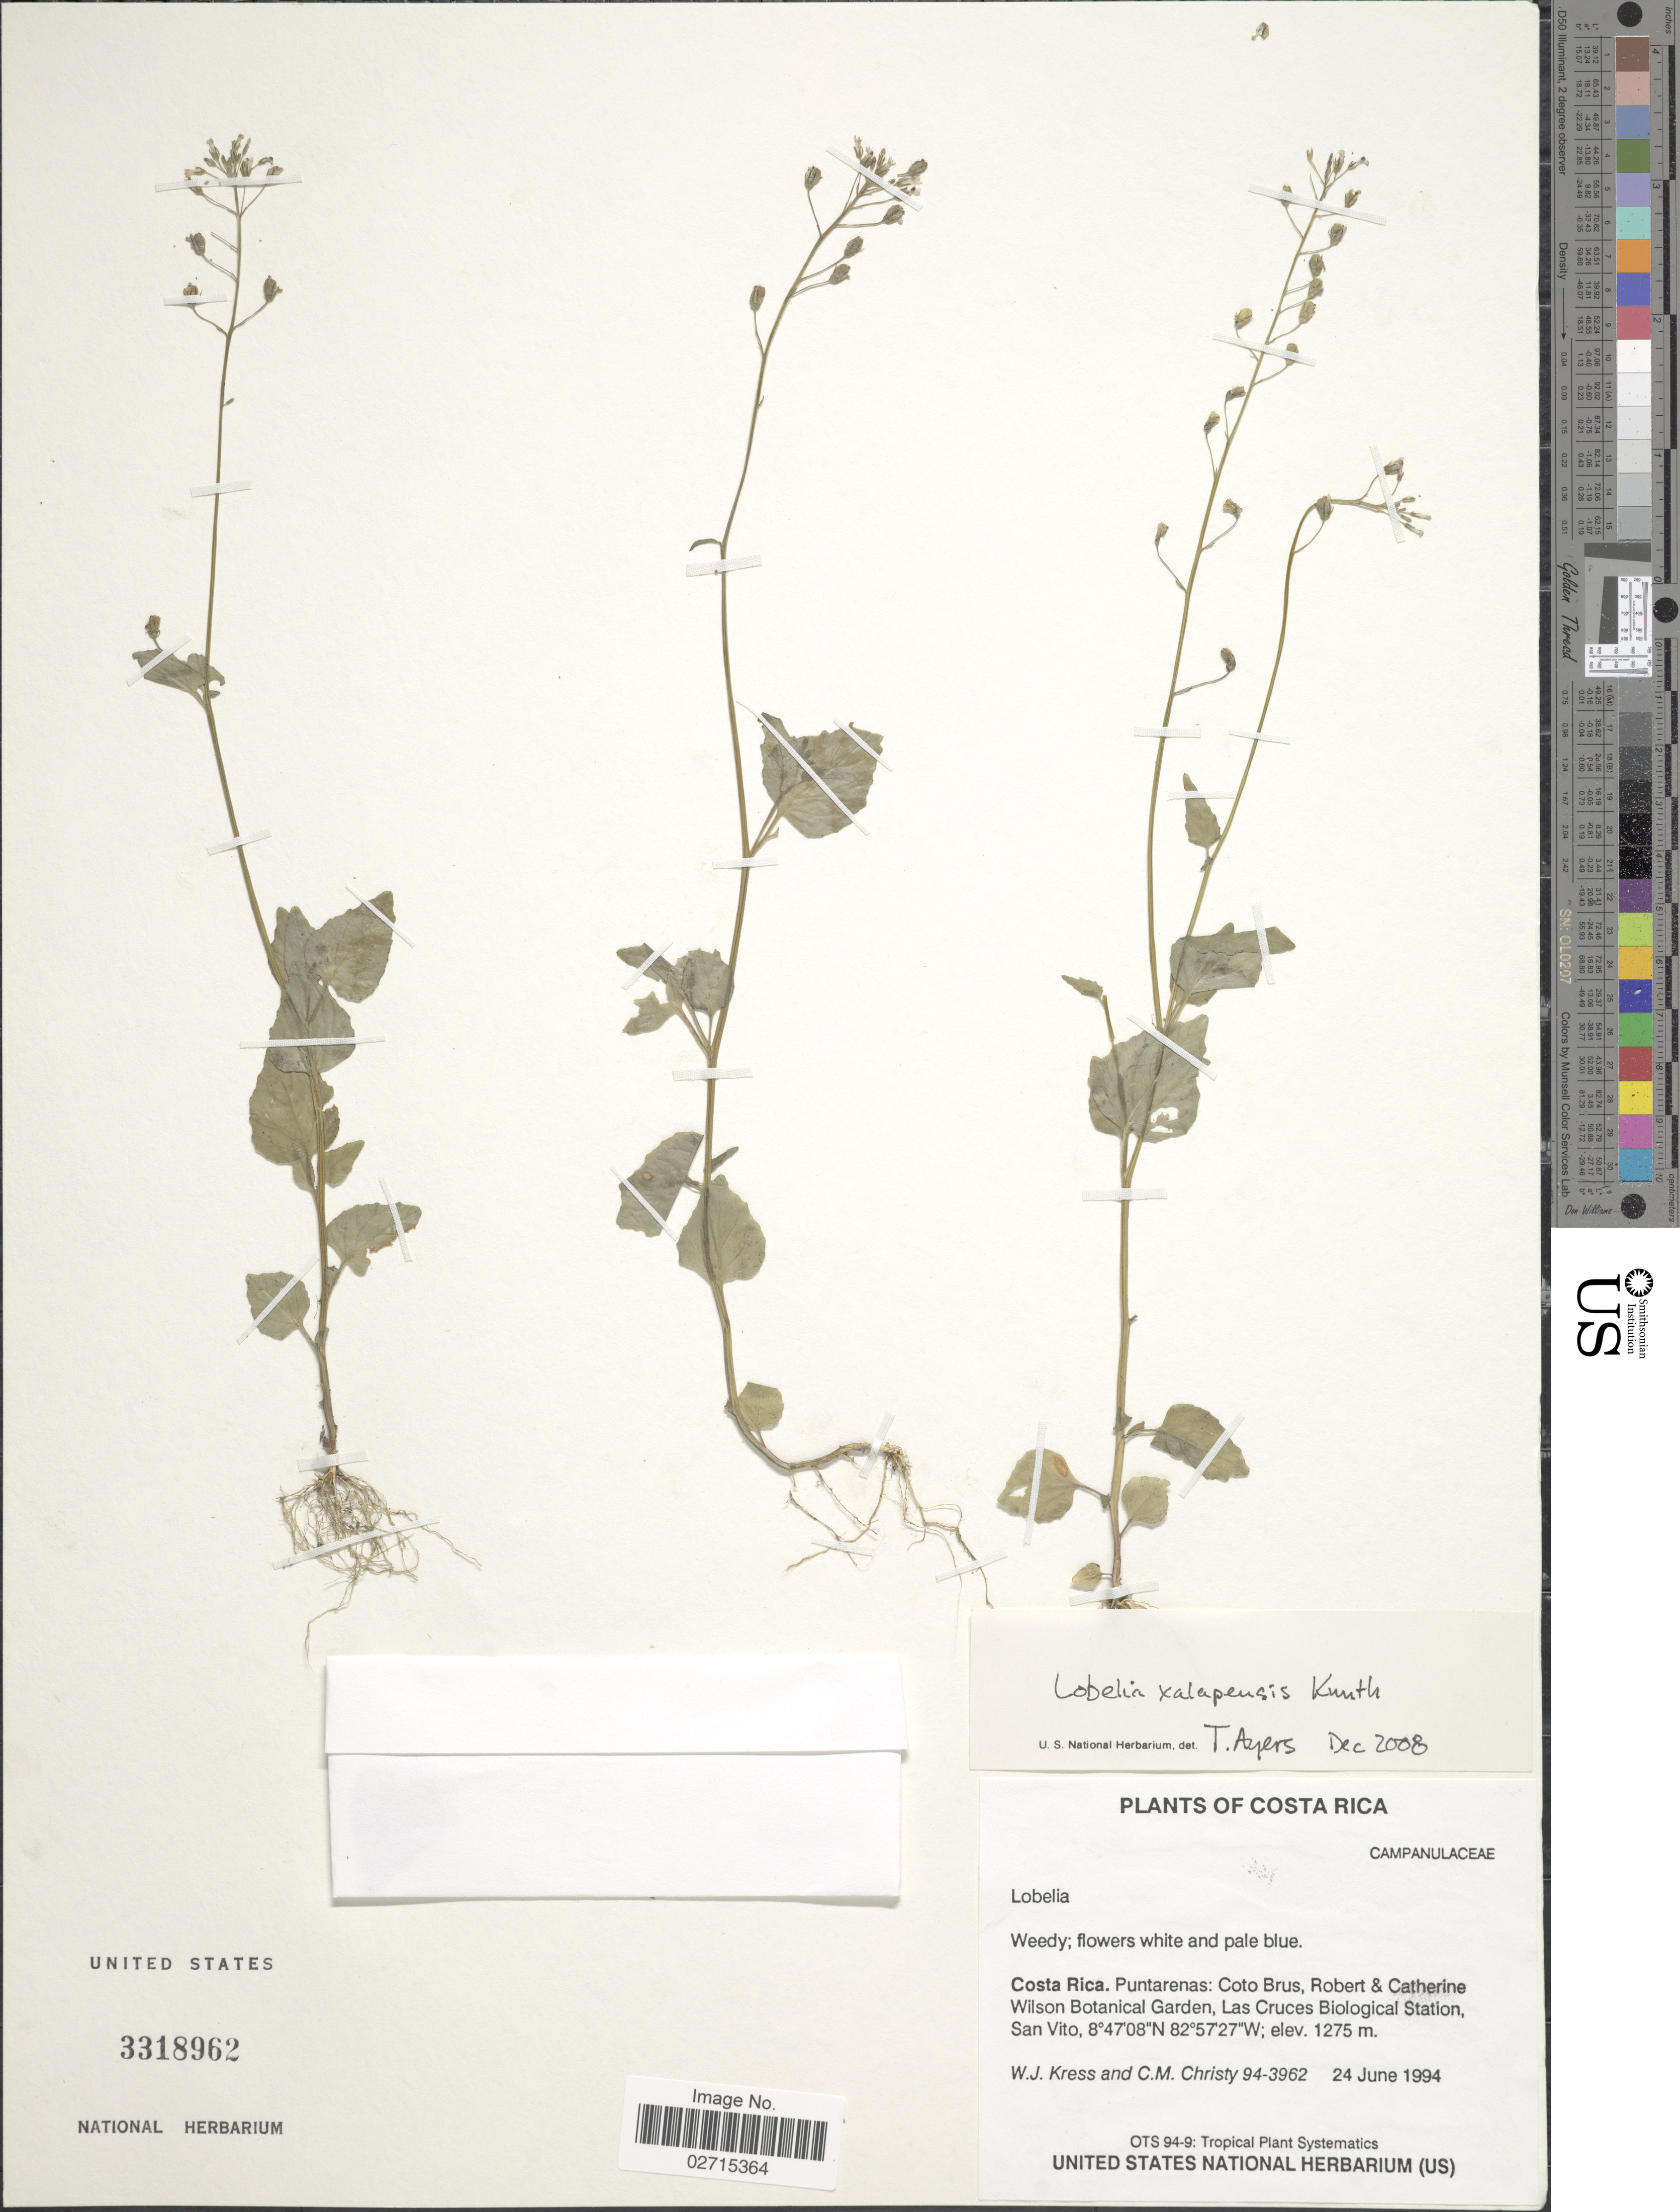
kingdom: Plantae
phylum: Tracheophyta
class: Magnoliopsida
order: Asterales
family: Campanulaceae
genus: Lobelia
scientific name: Lobelia xalapensis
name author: Kunth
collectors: W. J. Kress & C. M. Christy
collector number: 94-3962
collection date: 1994-06-24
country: Costa Rica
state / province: Puntarenas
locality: Coto Brus, Robert & Catherine Wilson Botanical Garden, Las Cruces Biological Station, San Vito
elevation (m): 1275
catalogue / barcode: US 3318962